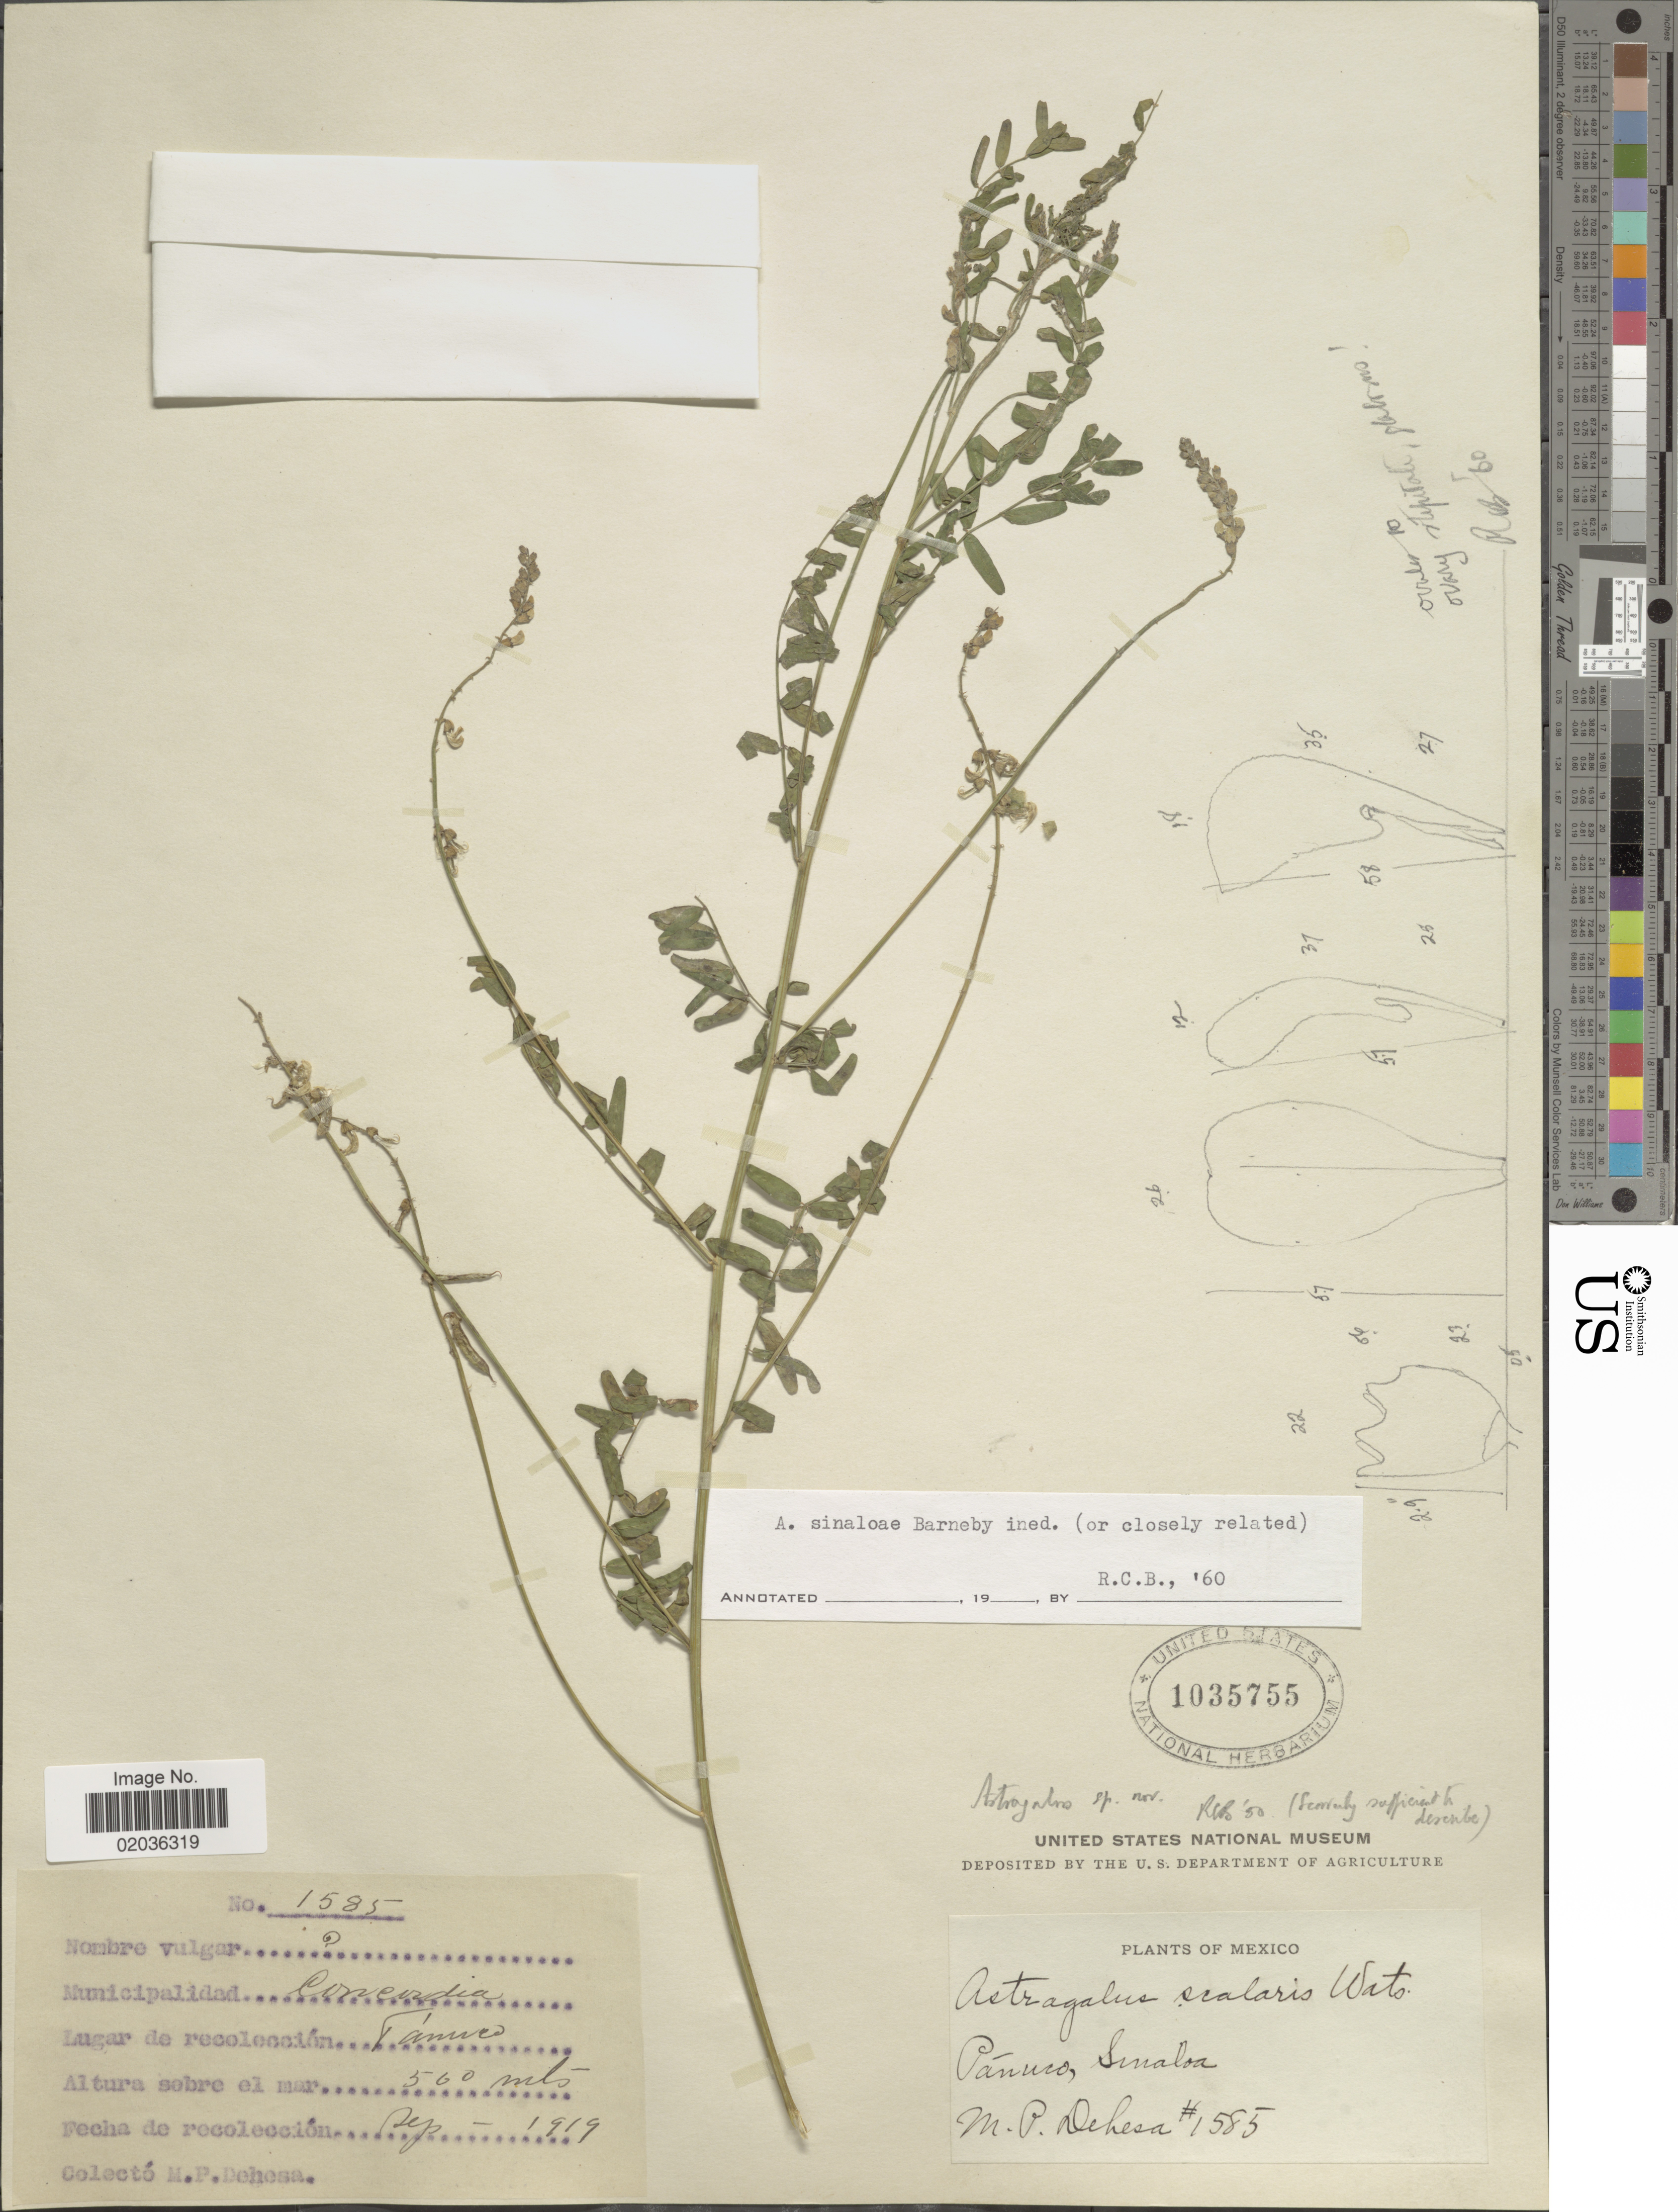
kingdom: Plantae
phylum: Tracheophyta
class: Magnoliopsida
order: Fabales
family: Fabaceae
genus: Astragalus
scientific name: Astragalus sinaloae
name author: Barneby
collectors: M. Dehesa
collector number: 1585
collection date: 1919-09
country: Mexico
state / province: Sinaloa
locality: Municipalidad Concordia. Tamico, Panuro, Sinaloa [interpreted]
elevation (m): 500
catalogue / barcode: US 1025755